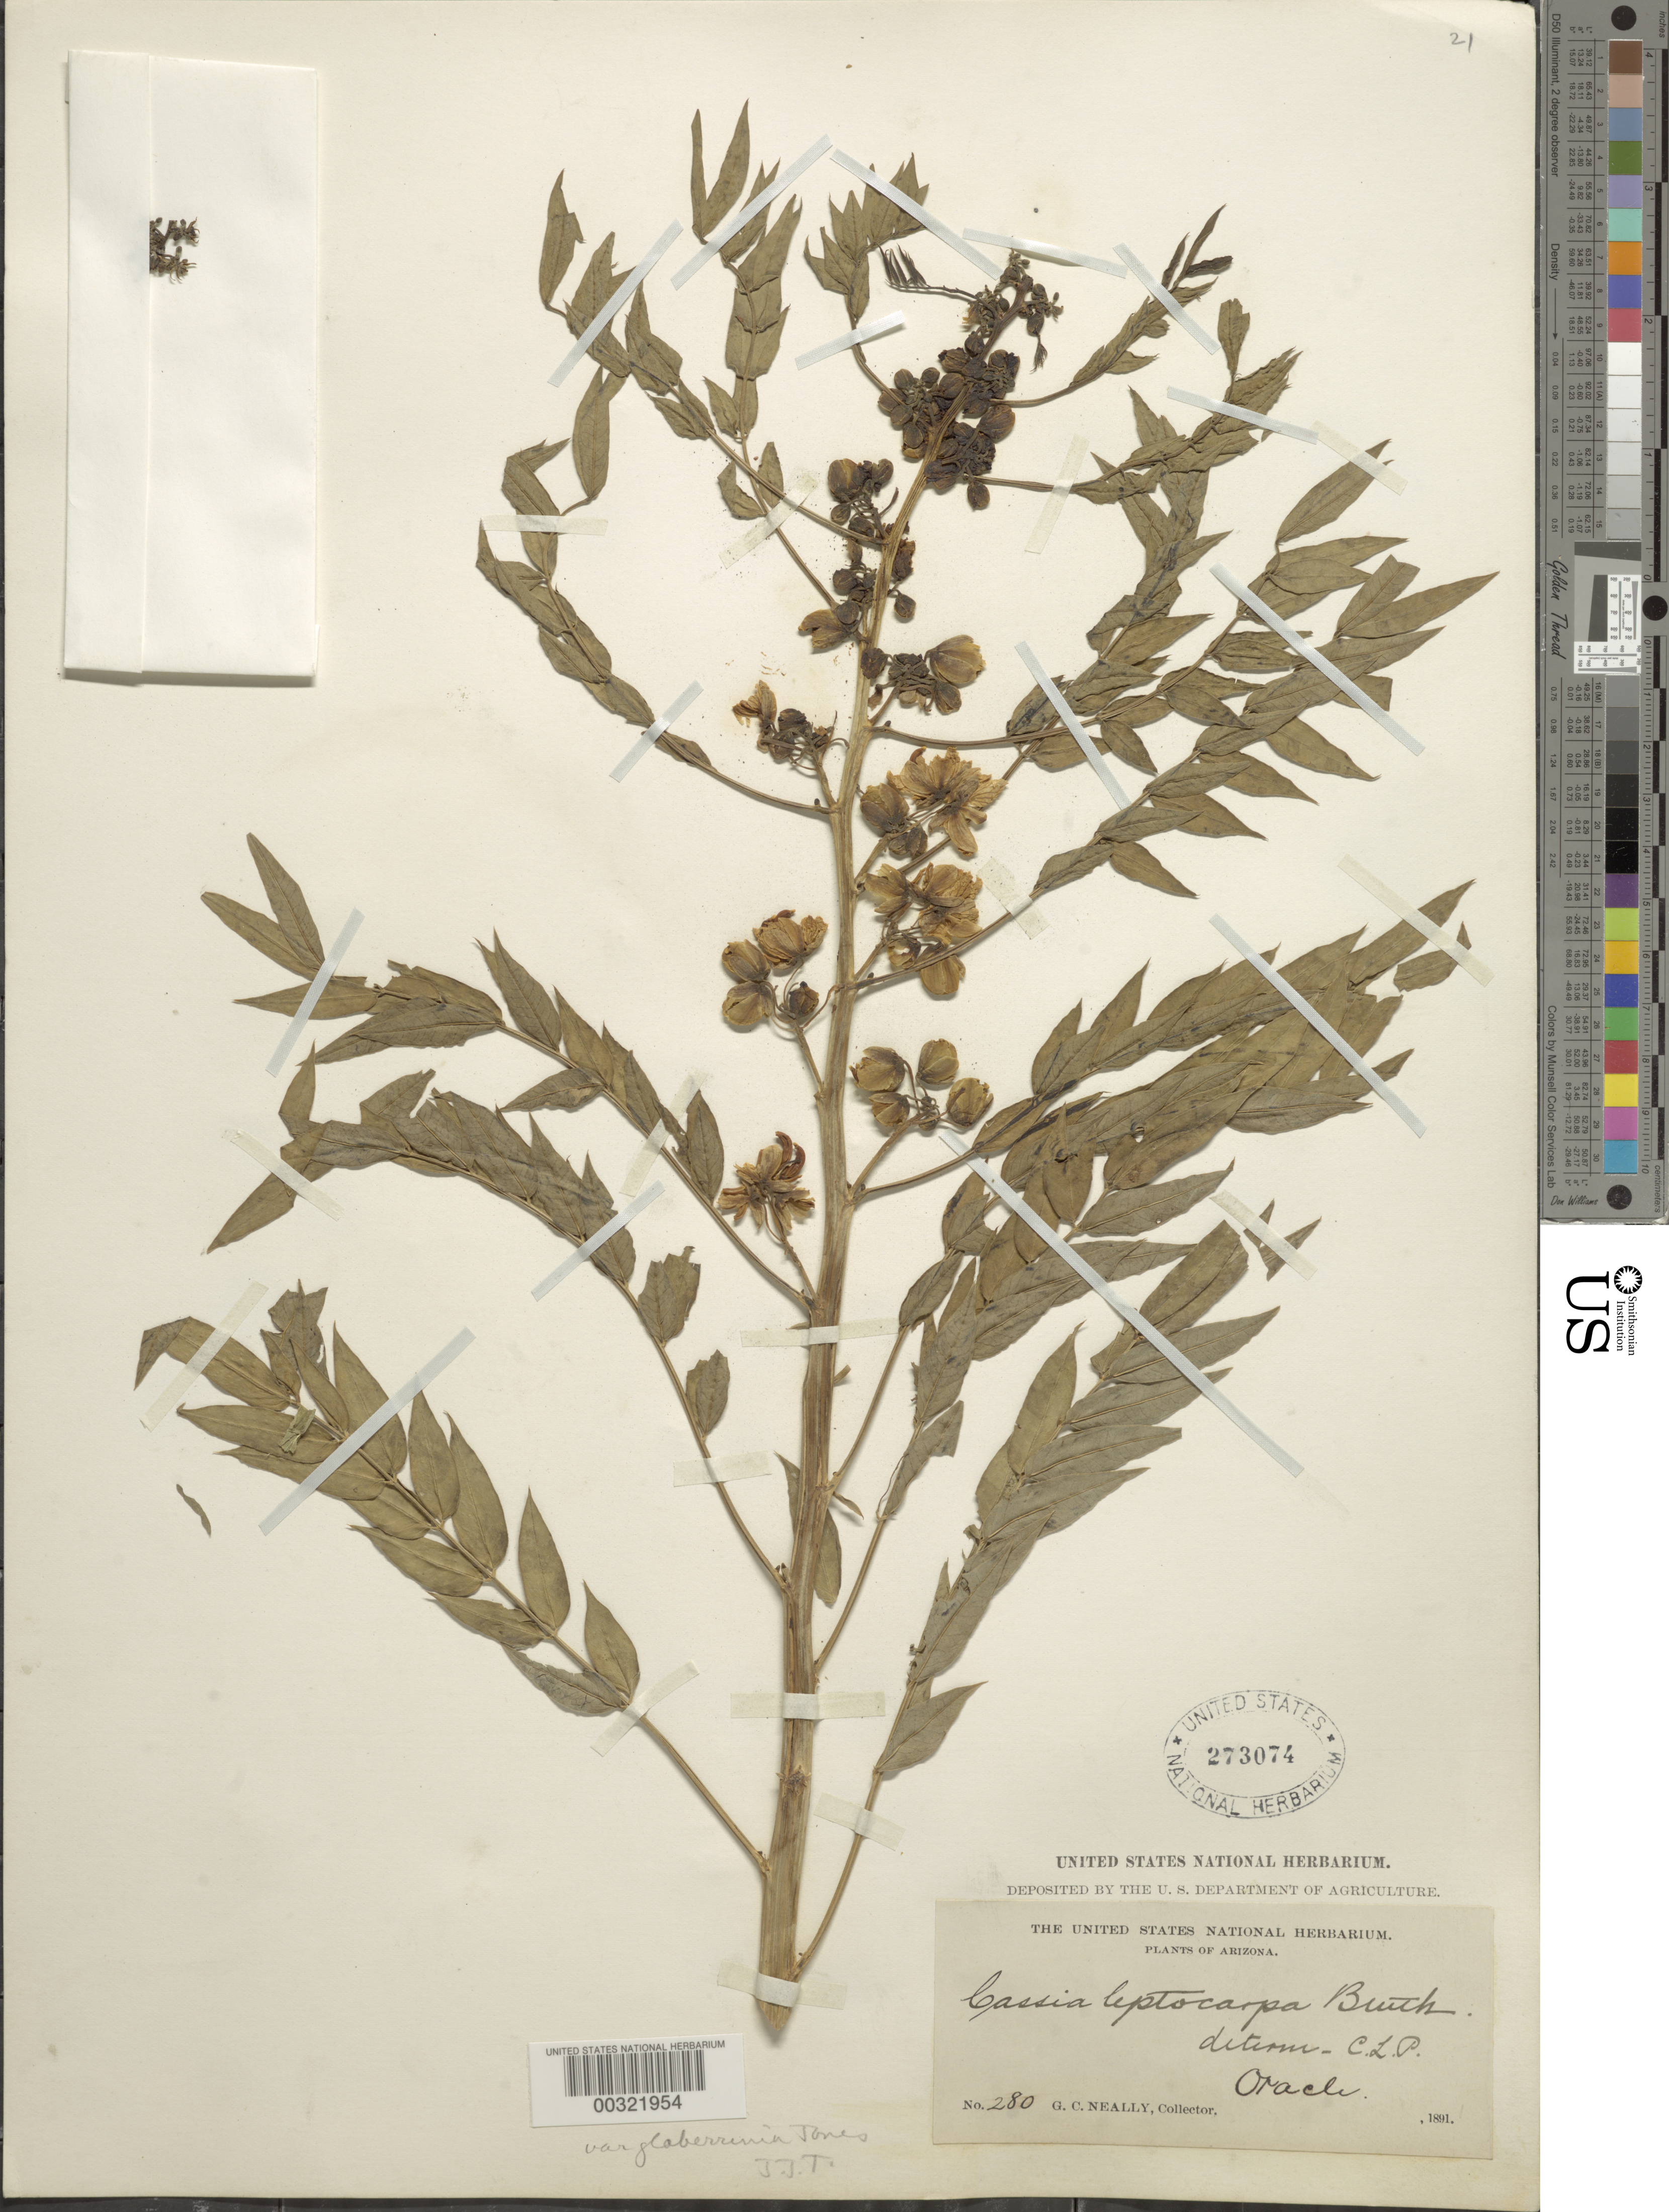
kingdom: Plantae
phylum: Tracheophyta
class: Magnoliopsida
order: Fabales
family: Fabaceae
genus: Senna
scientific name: Senna hirsuta var. leptocarpa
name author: (Benth.) H.S. Irwin & Barneby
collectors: G. C. Nealley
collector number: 280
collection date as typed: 1891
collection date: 1891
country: United States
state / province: Arizona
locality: Oracle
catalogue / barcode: US 273074